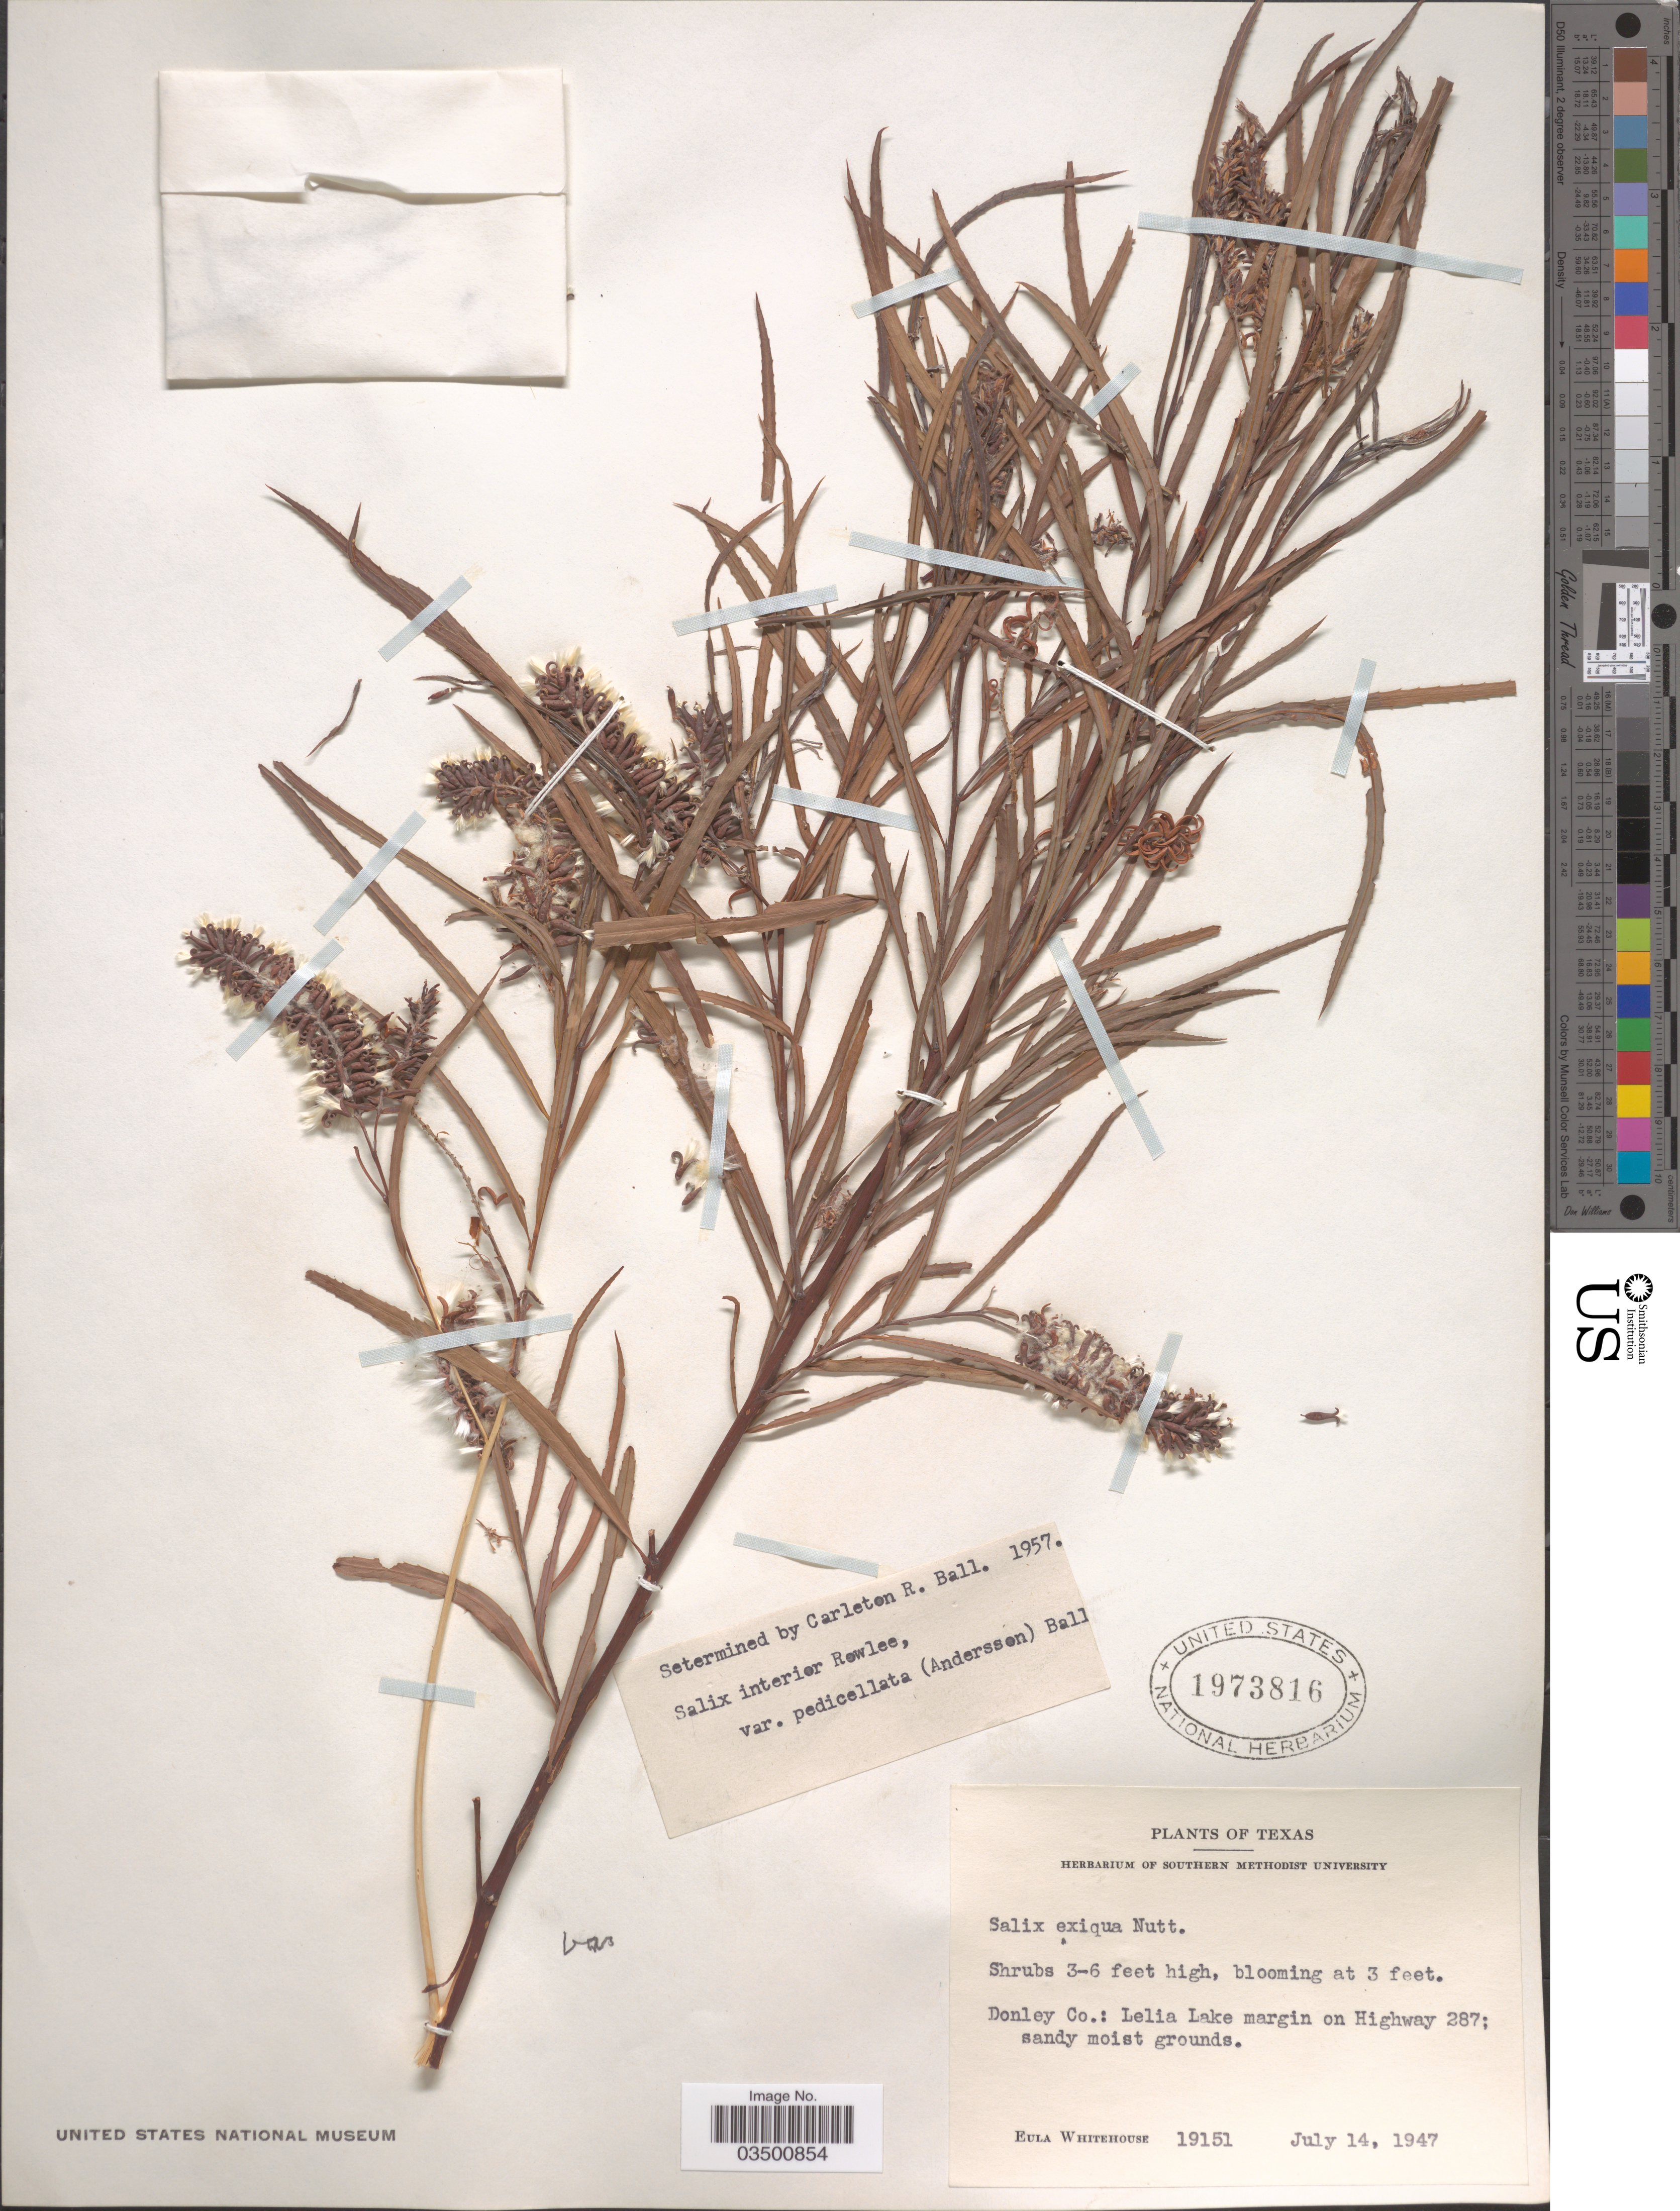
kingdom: Plantae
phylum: Tracheophyta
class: Magnoliopsida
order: Malpighiales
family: Salicaceae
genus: Salix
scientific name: Salix interior var. pedicellata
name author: (Andersson) C.R. Ball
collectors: E. Whitehouse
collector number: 19151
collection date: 1947-07-14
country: United States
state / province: Texas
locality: Donley Co.: Lelia Lake margin on Highway 287.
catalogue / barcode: US 1973816